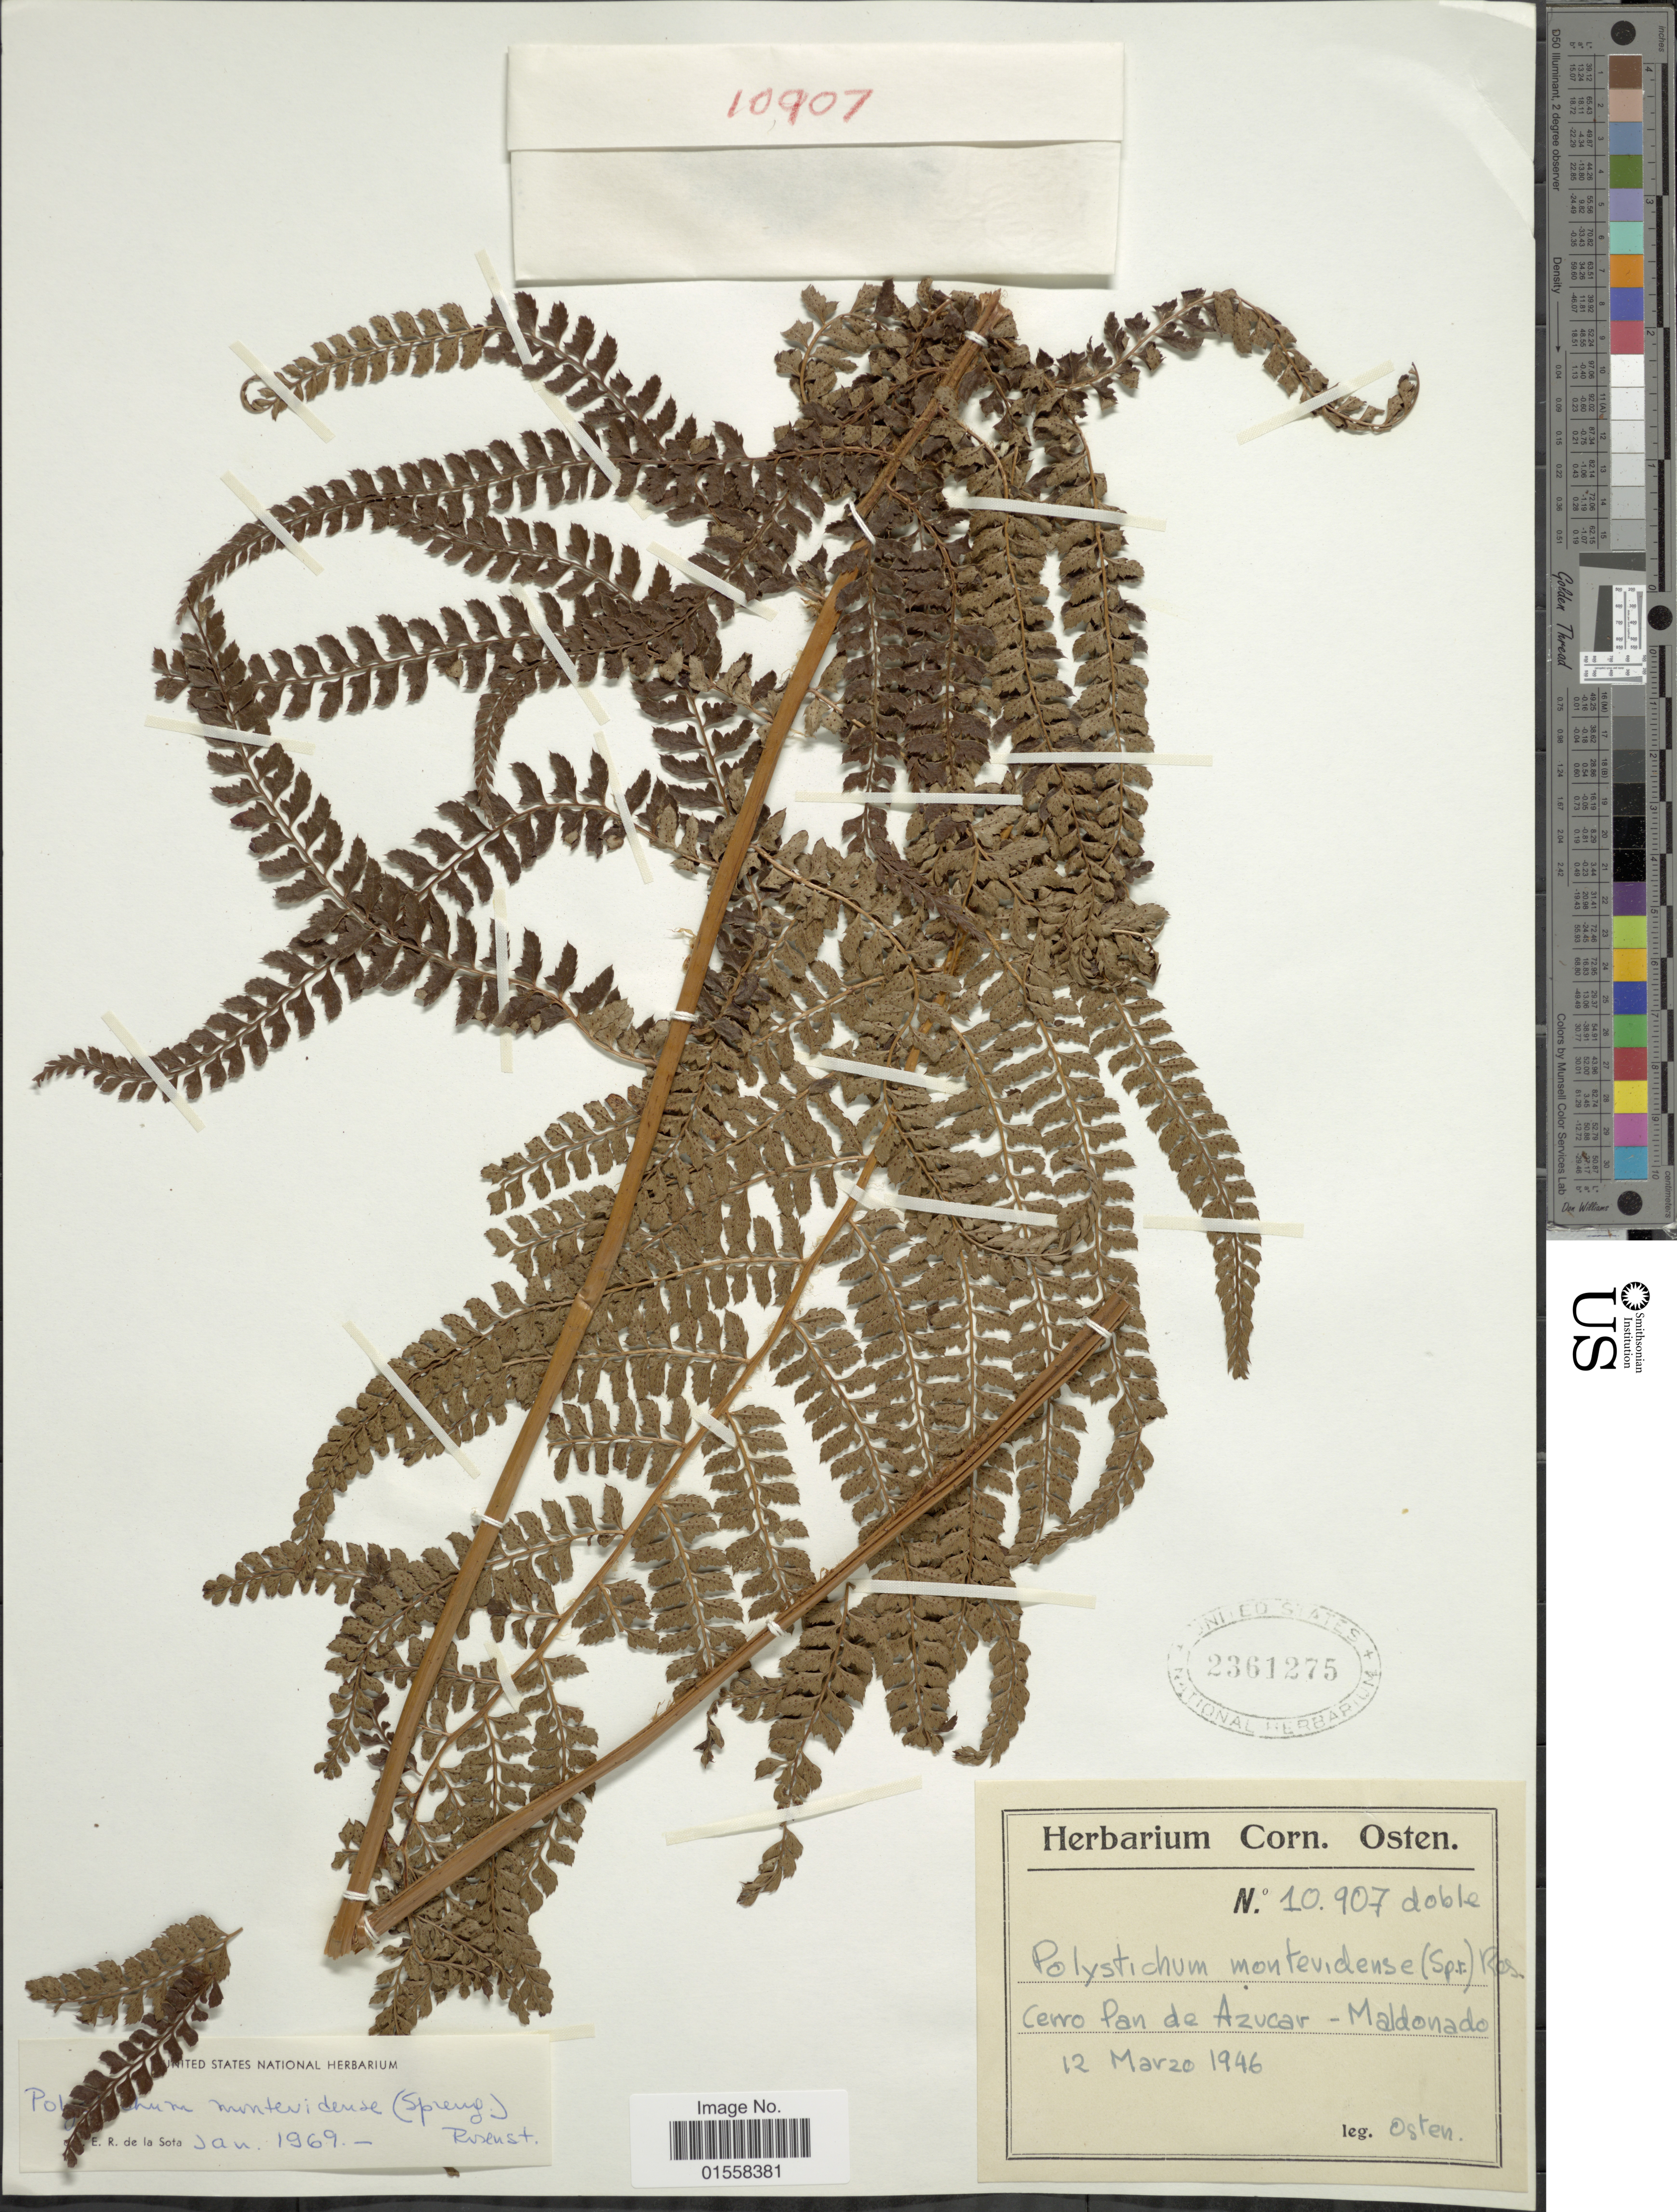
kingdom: Plantae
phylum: Tracheophyta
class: Polypodiopsida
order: Polypodiales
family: Dryopteridaceae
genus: Polystichum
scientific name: Polystichum montevidense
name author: (Spreng.) Rosenst.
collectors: C. Osten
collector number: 10907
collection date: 1946-03-12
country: Uruguay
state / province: Maldonado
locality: Cerro Pan de Azucar - Maldonado.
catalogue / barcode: US 2361275